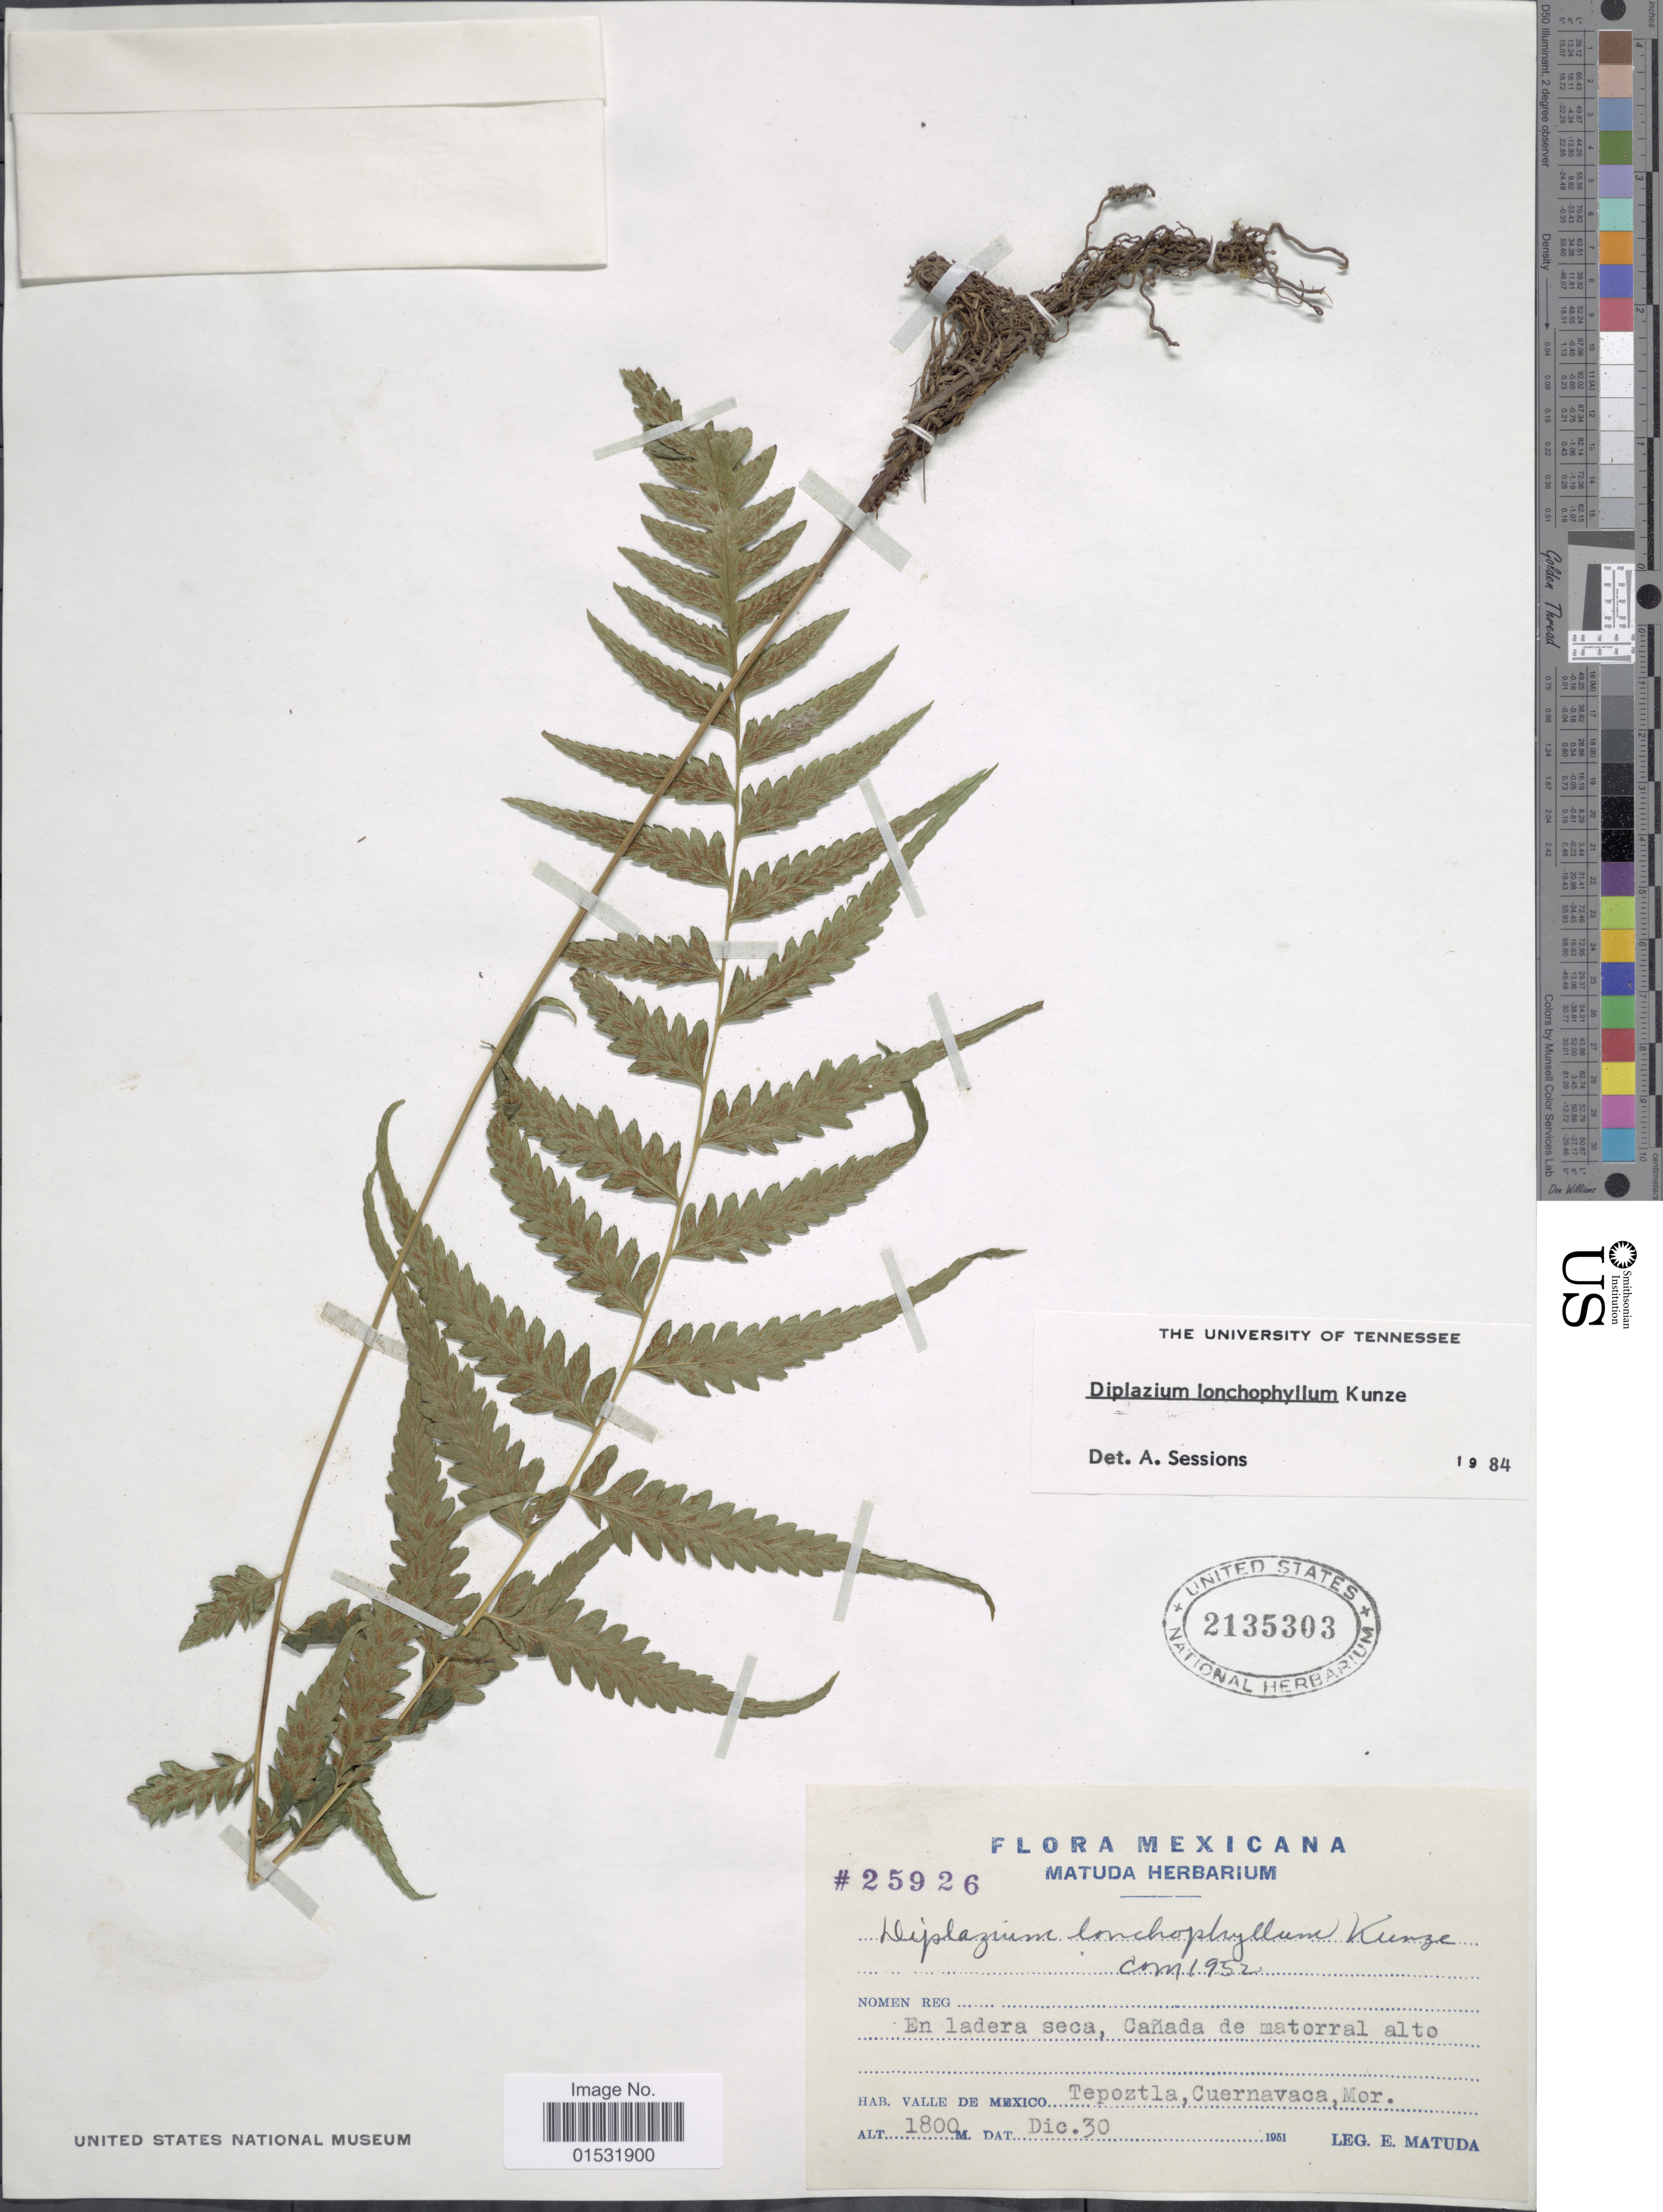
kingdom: Plantae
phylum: Tracheophyta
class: Polypodiopsida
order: Polypodiales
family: Athyriaceae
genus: Diplazium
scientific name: Diplazium lonchophyllum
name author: Kunze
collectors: E. Matuda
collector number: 25926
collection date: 1951-12-30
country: Mexico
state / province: Morelos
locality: Valle de Mexico.. Tepoztla, Cuernavaca, Mor.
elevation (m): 1800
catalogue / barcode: US 2135303